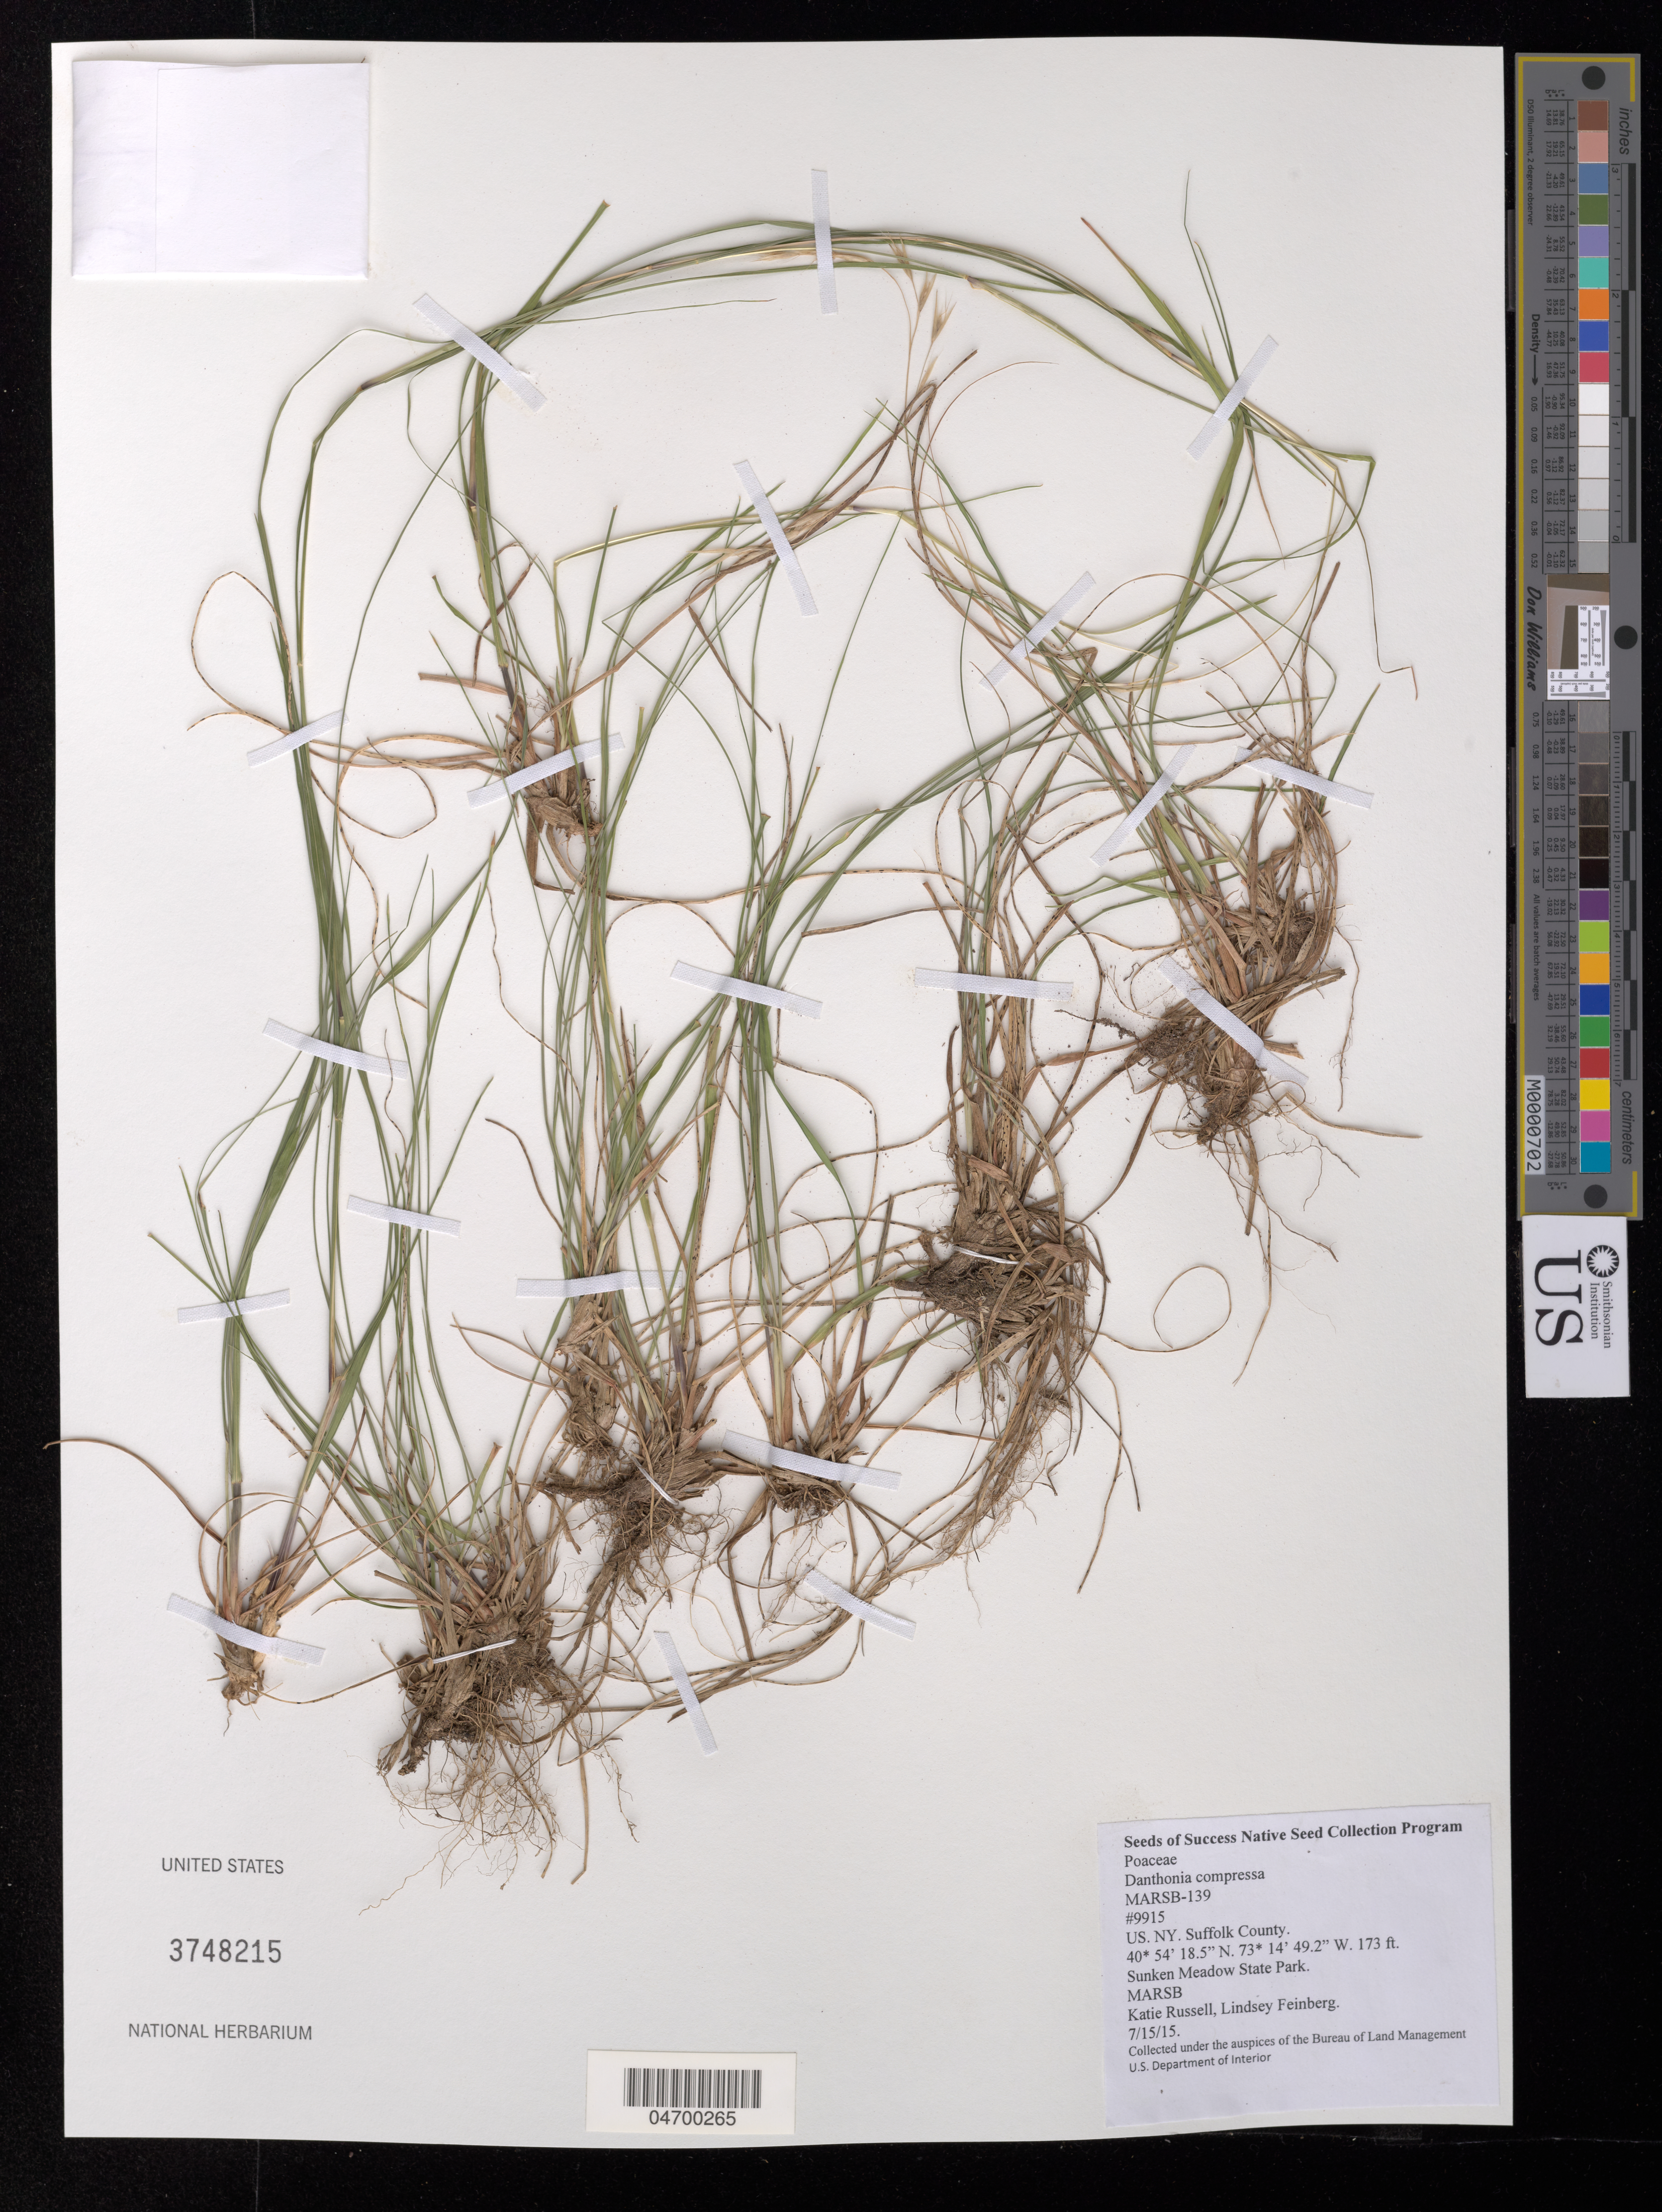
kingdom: Plantae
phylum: Tracheophyta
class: Liliopsida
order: Poales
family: Poaceae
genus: Danthonia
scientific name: Danthonia compressa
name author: Austin in F. Peck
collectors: K. Russell & L. Feinberg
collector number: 9915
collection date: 2015-07-15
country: United States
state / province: New York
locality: Suffolk County. Sunken Meadow State Park. MARSB.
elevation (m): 53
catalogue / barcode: US 3748215